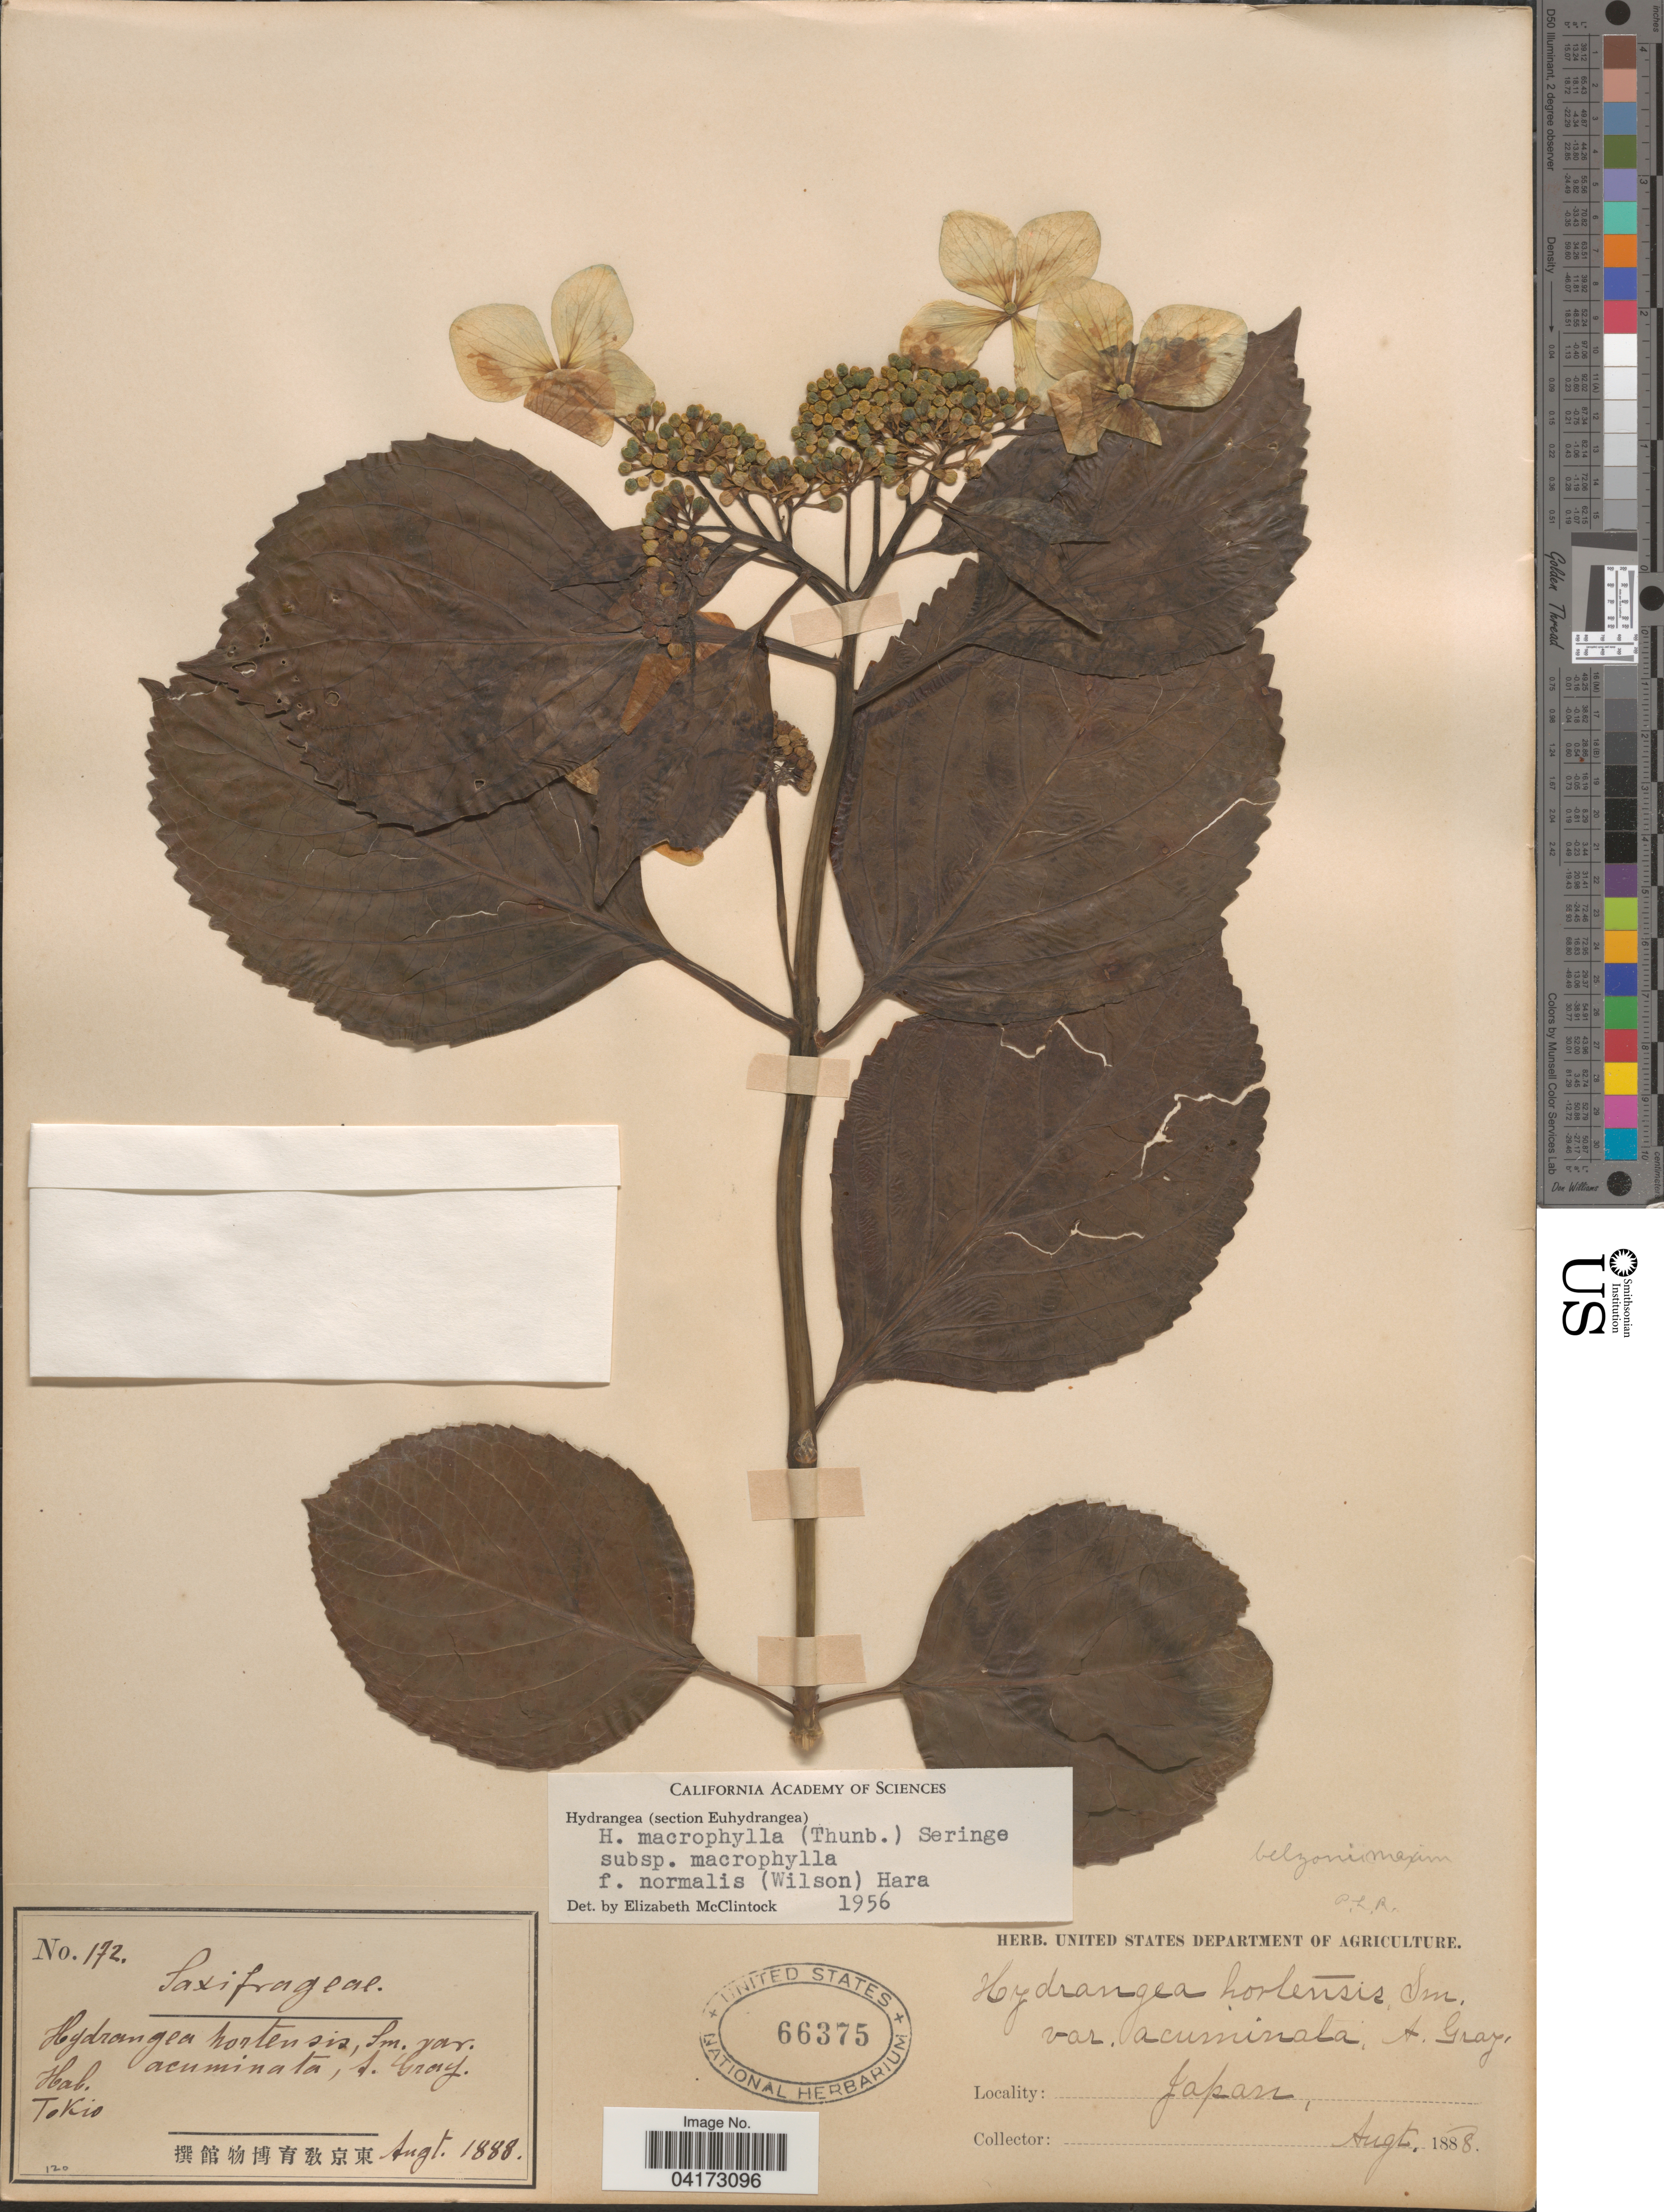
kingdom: Plantae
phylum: Tracheophyta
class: Magnoliopsida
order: Cornales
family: Hydrangeaceae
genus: Hydrangea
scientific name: Hydrangea macrophylla subsp. macrophylla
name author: (Thunb.) Ser.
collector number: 172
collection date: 1888-08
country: Japan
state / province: Tokyo, Federal City of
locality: Tokio.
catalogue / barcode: US 66375